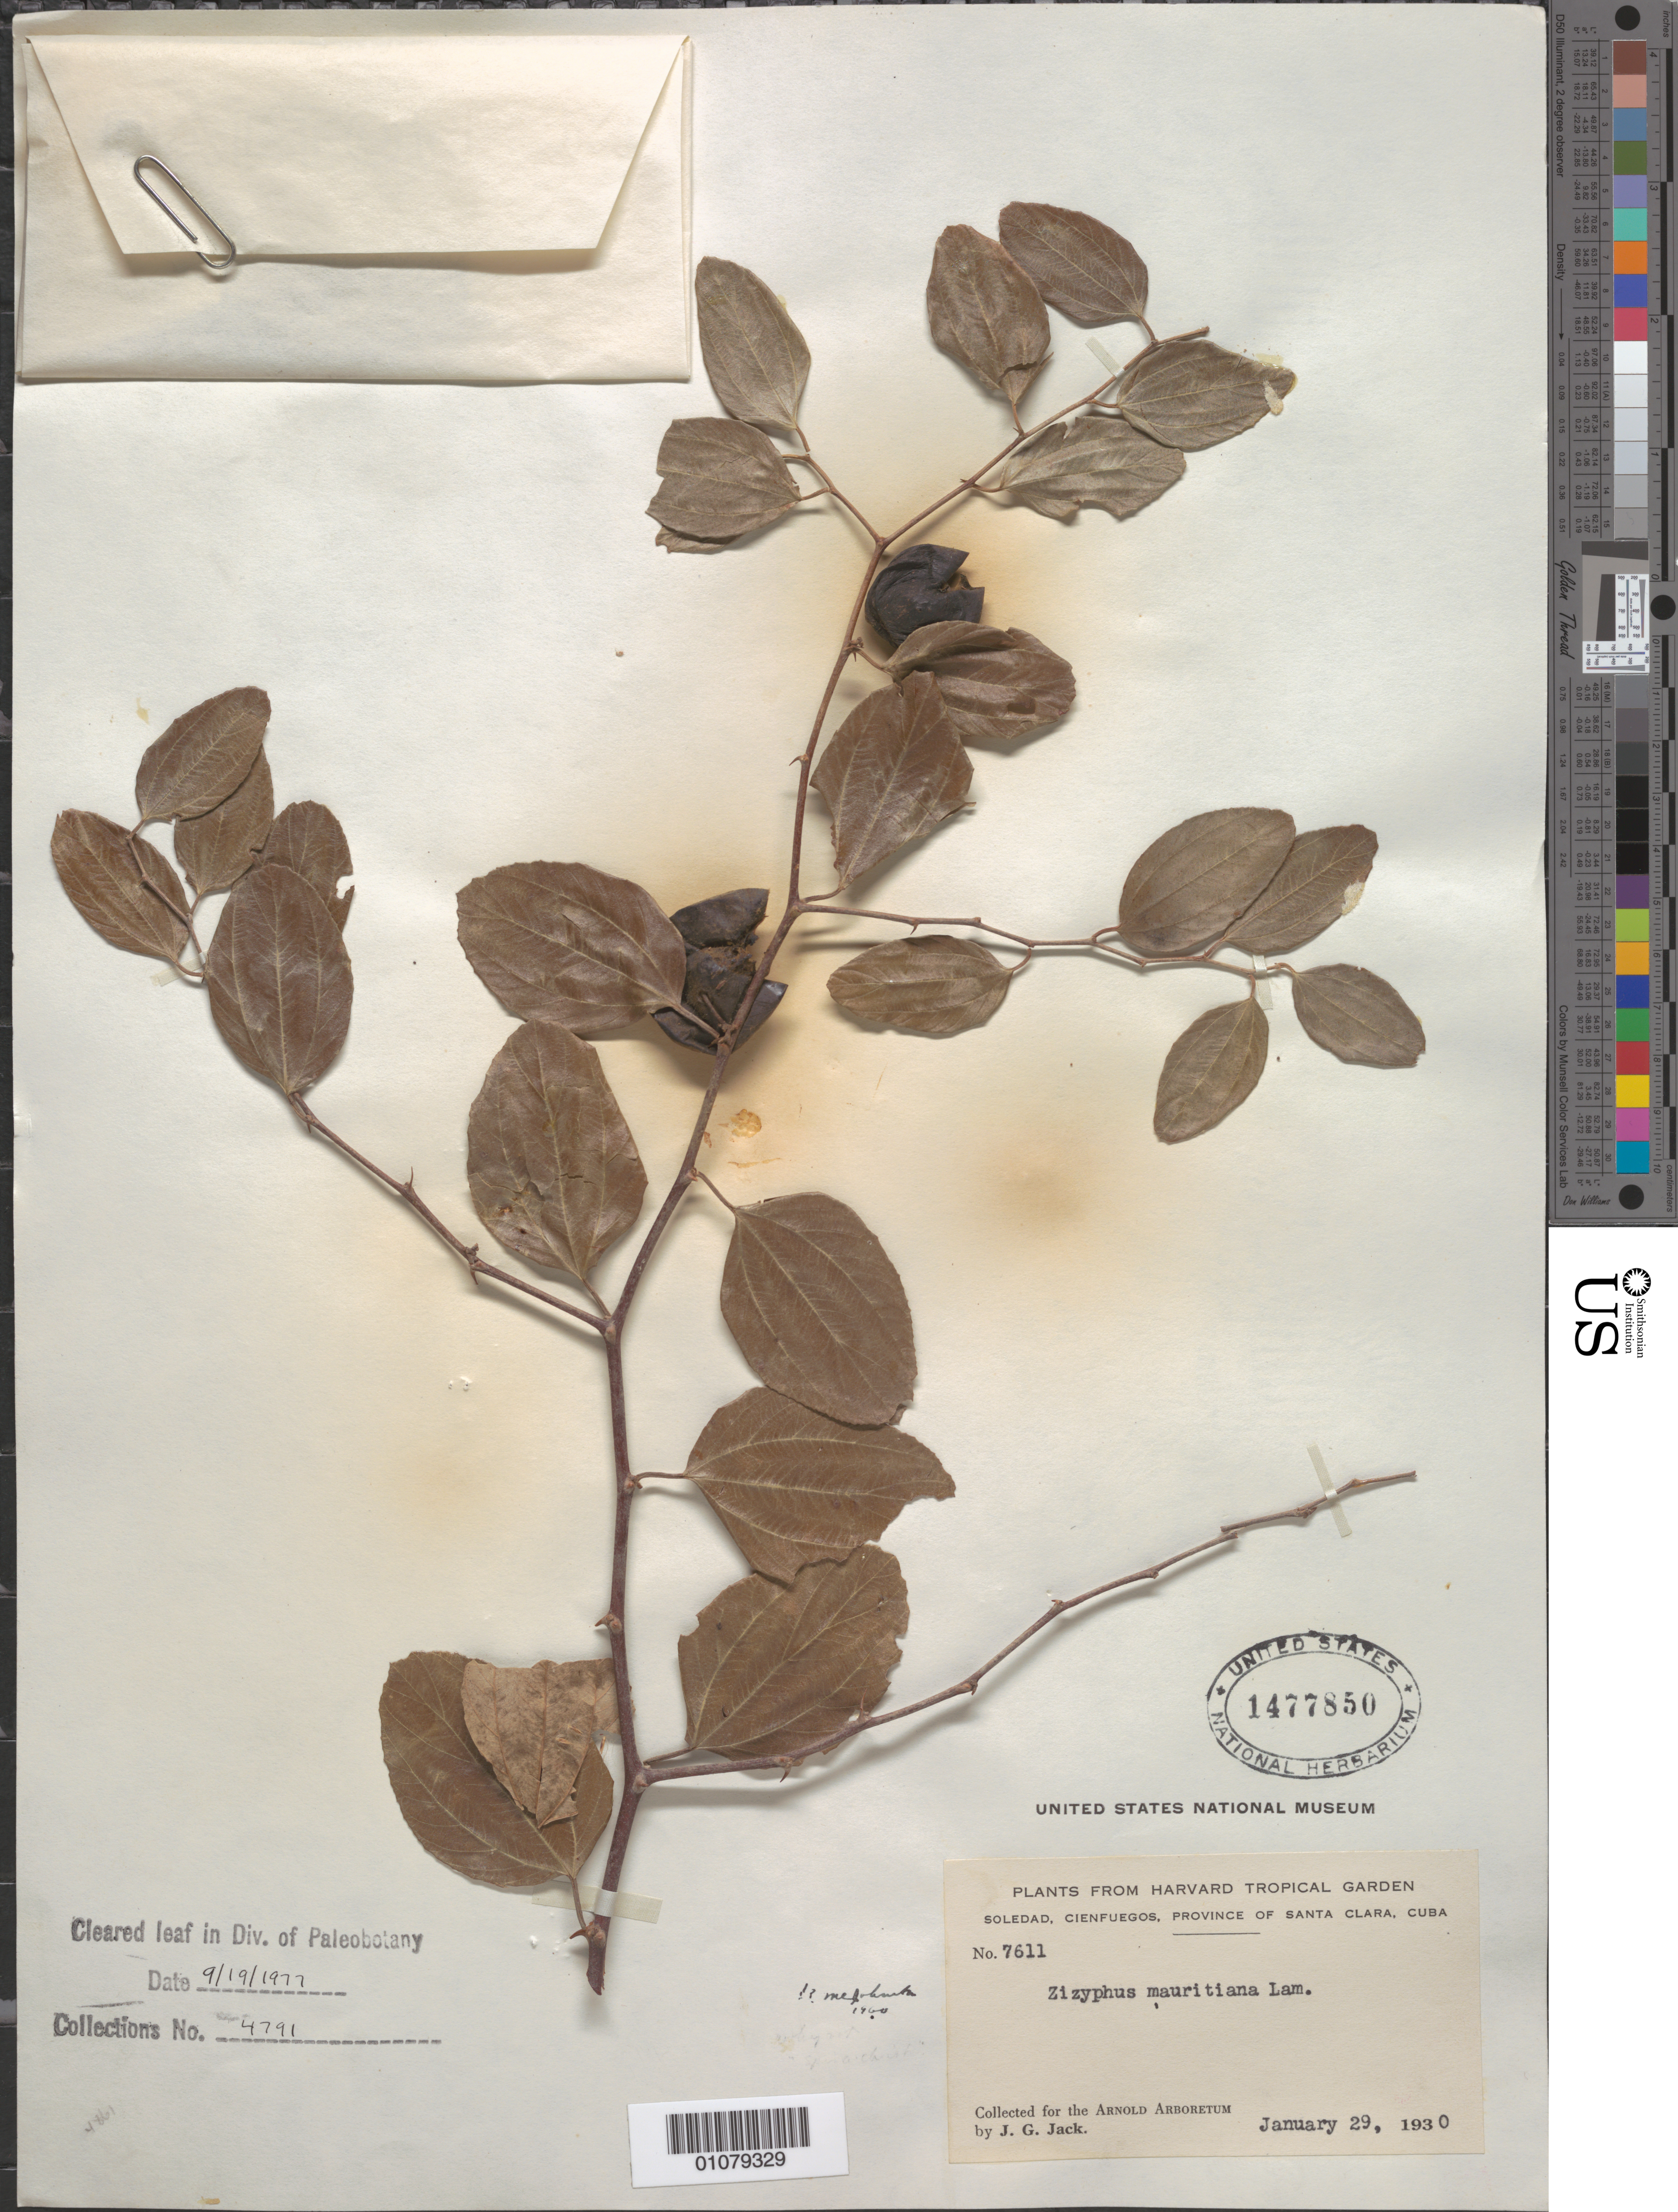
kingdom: Plantae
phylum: Tracheophyta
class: Magnoliopsida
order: Rosales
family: Rhamnaceae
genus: Ziziphus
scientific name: Ziziphus mauritiana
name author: Lam.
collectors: J. G. Jack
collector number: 7611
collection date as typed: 29 Jan 1930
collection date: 1930-01-29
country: Cuba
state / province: Cienfuegos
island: Cuba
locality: Plants from Harvard Tropical Garden Soledad, Cienfuegos, Province of Santa Clara, Cuba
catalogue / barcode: US 1477850